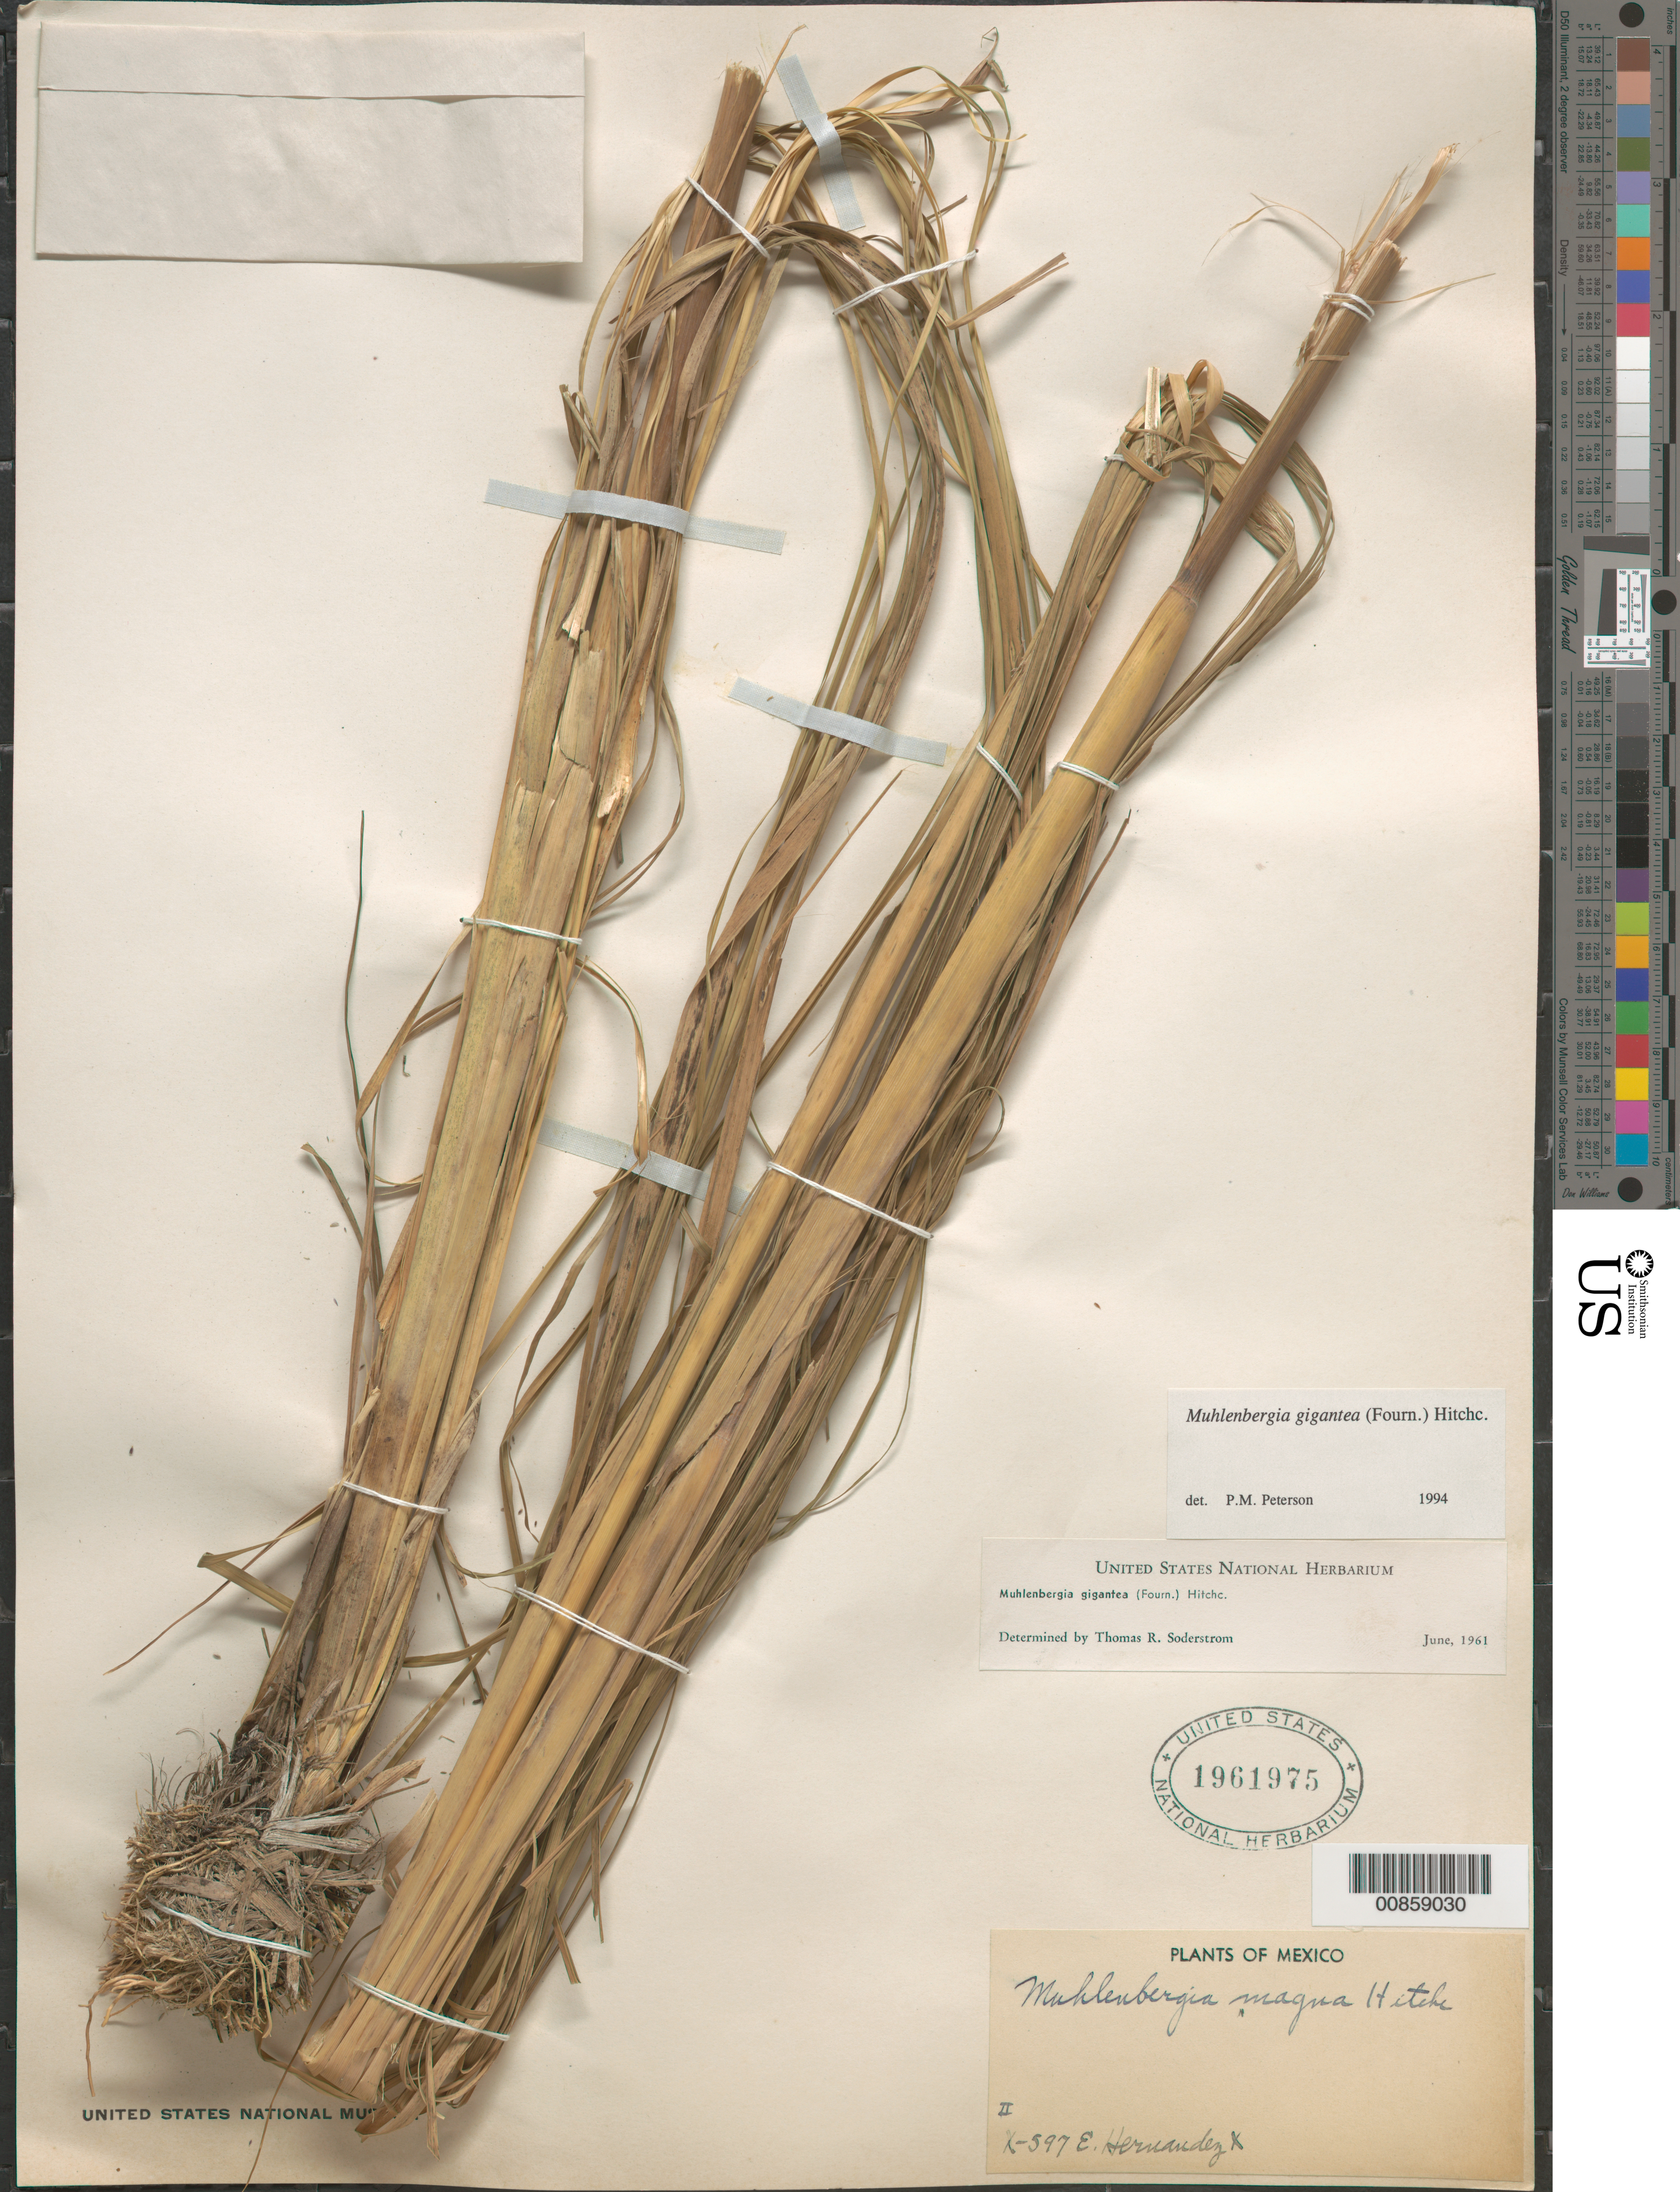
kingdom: Plantae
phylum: Tracheophyta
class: Liliopsida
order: Poales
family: Poaceae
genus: Muhlenbergia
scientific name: Muhlenbergia gigantea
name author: (E. Fourn.) Hitchc.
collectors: E. Hernandez X.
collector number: X-597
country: Mexico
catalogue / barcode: US 1961975